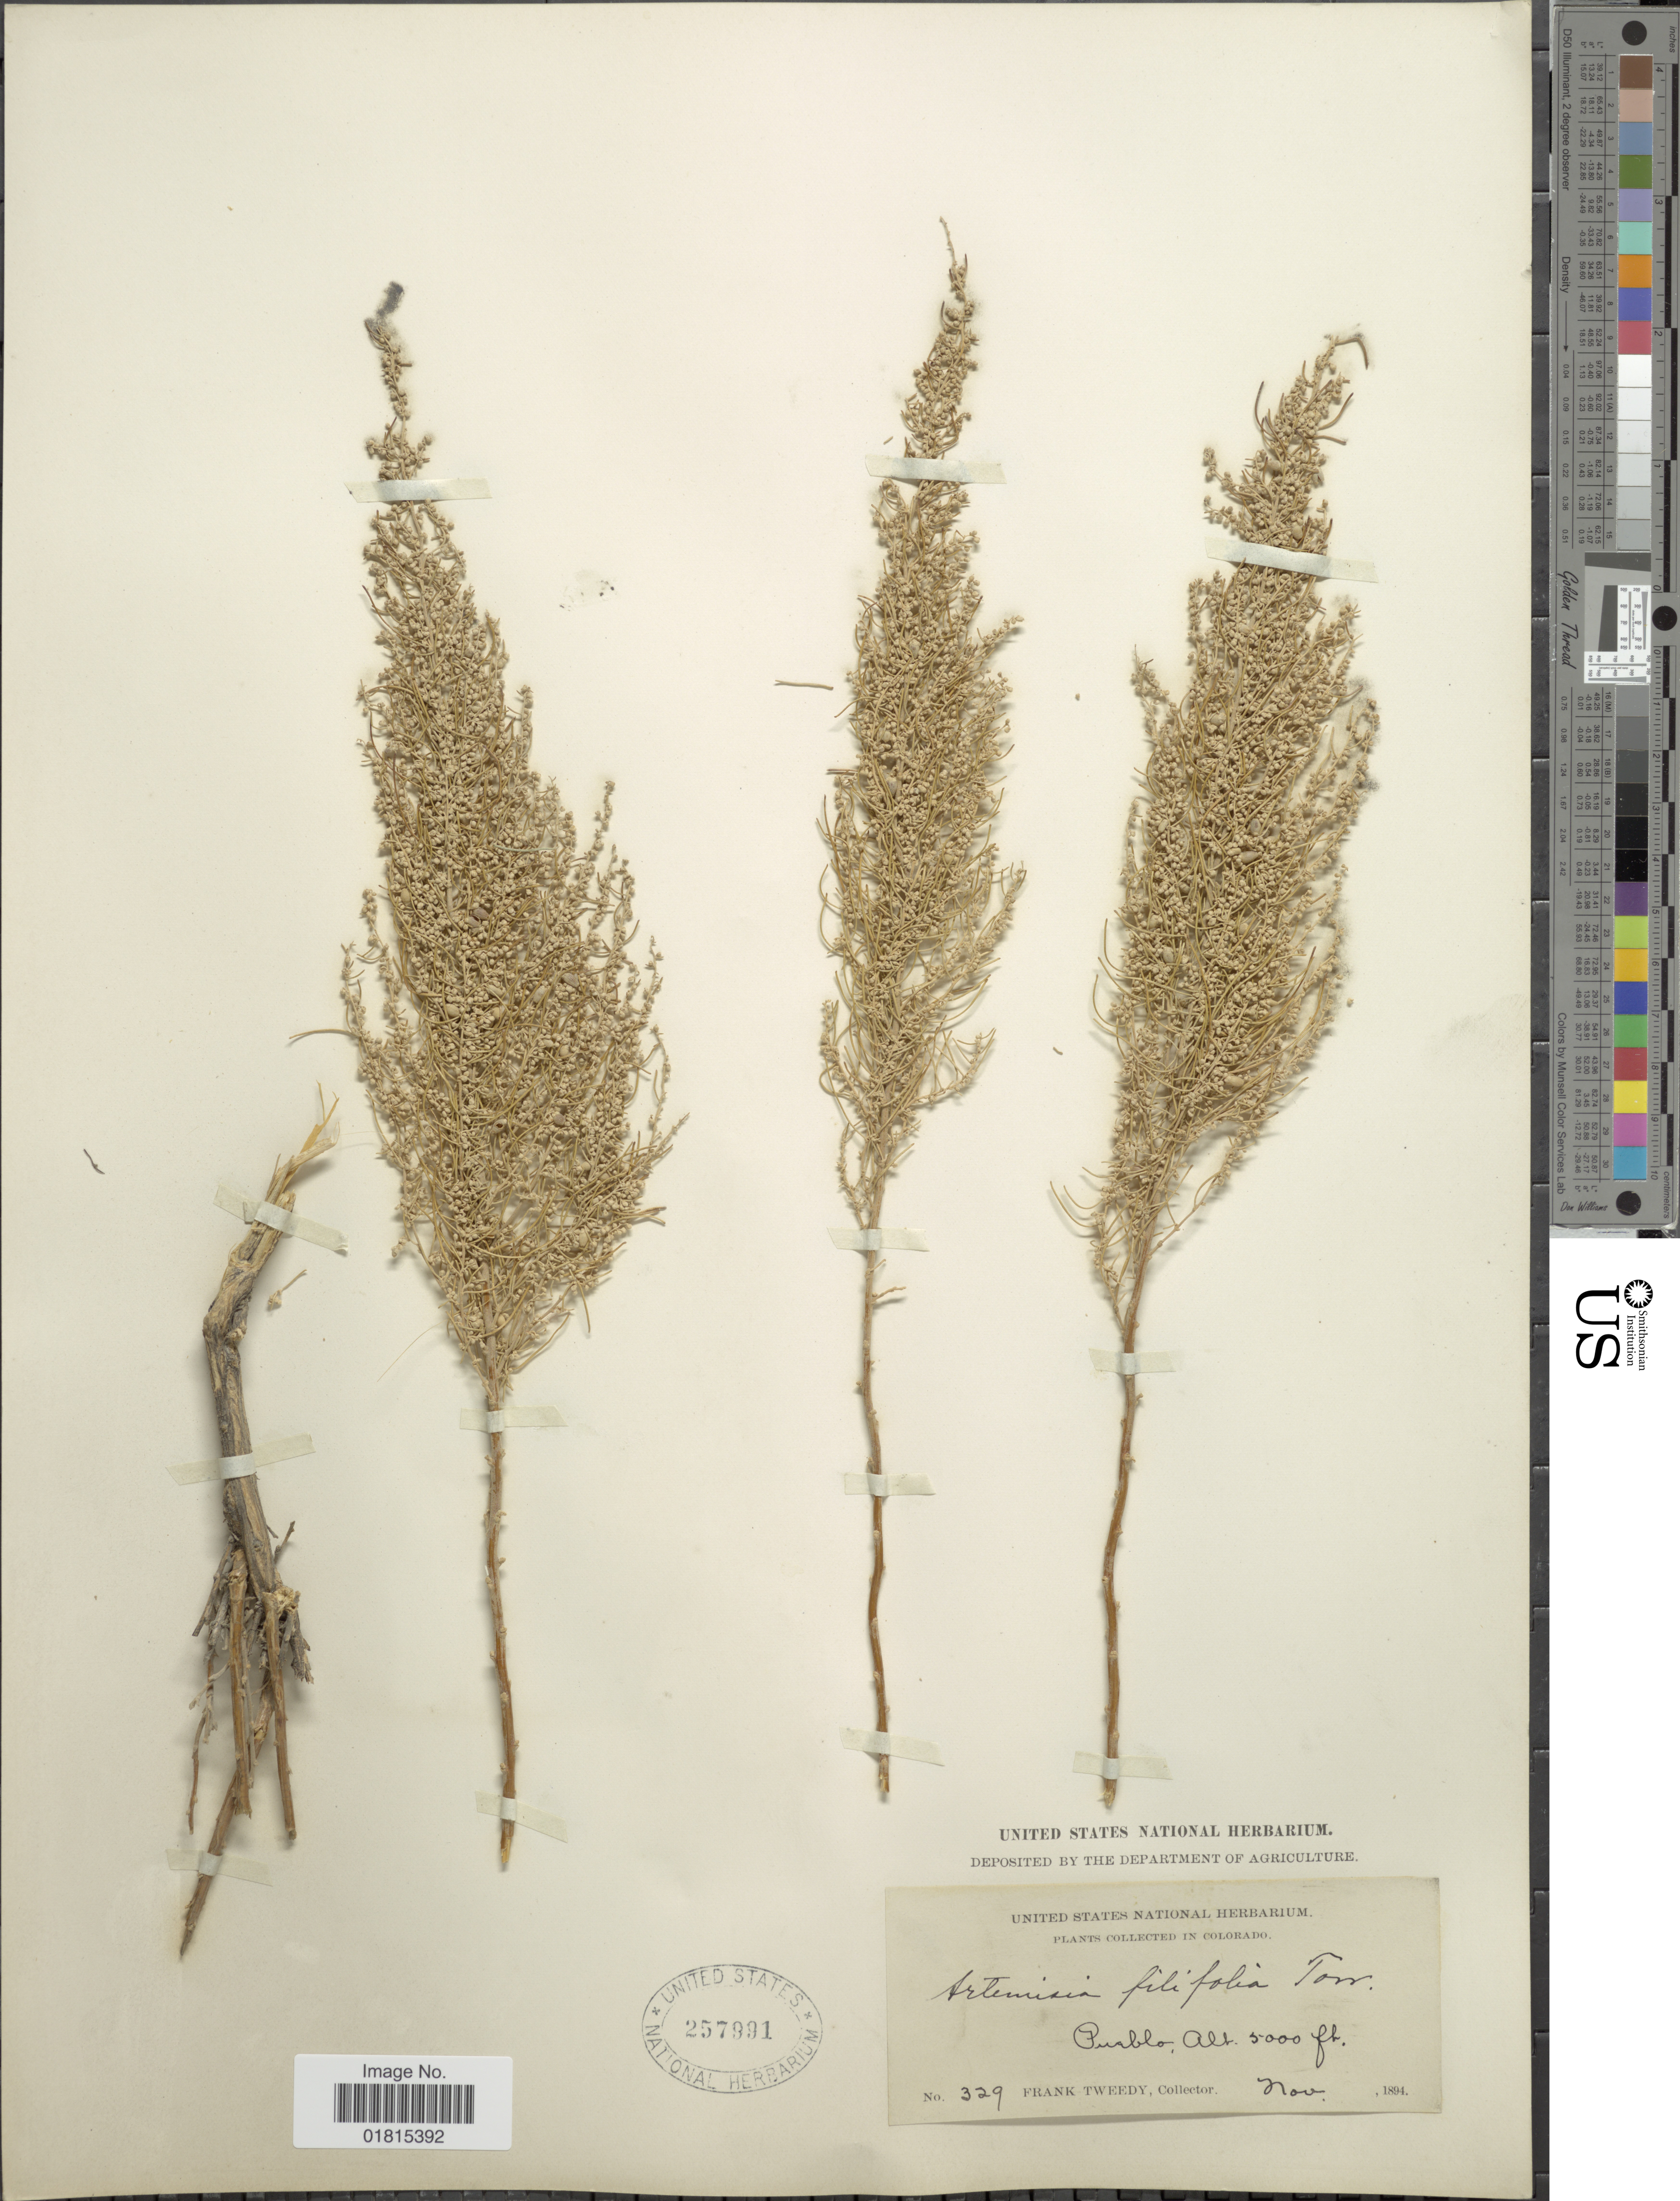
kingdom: Plantae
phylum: Tracheophyta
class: Magnoliopsida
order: Asterales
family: Asteraceae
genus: Artemisia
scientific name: Artemisia filifolia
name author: Torr.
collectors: F. Tweedy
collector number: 329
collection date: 1894-11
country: United States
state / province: Colorado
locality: Pueblo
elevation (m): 1524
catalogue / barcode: US 257991